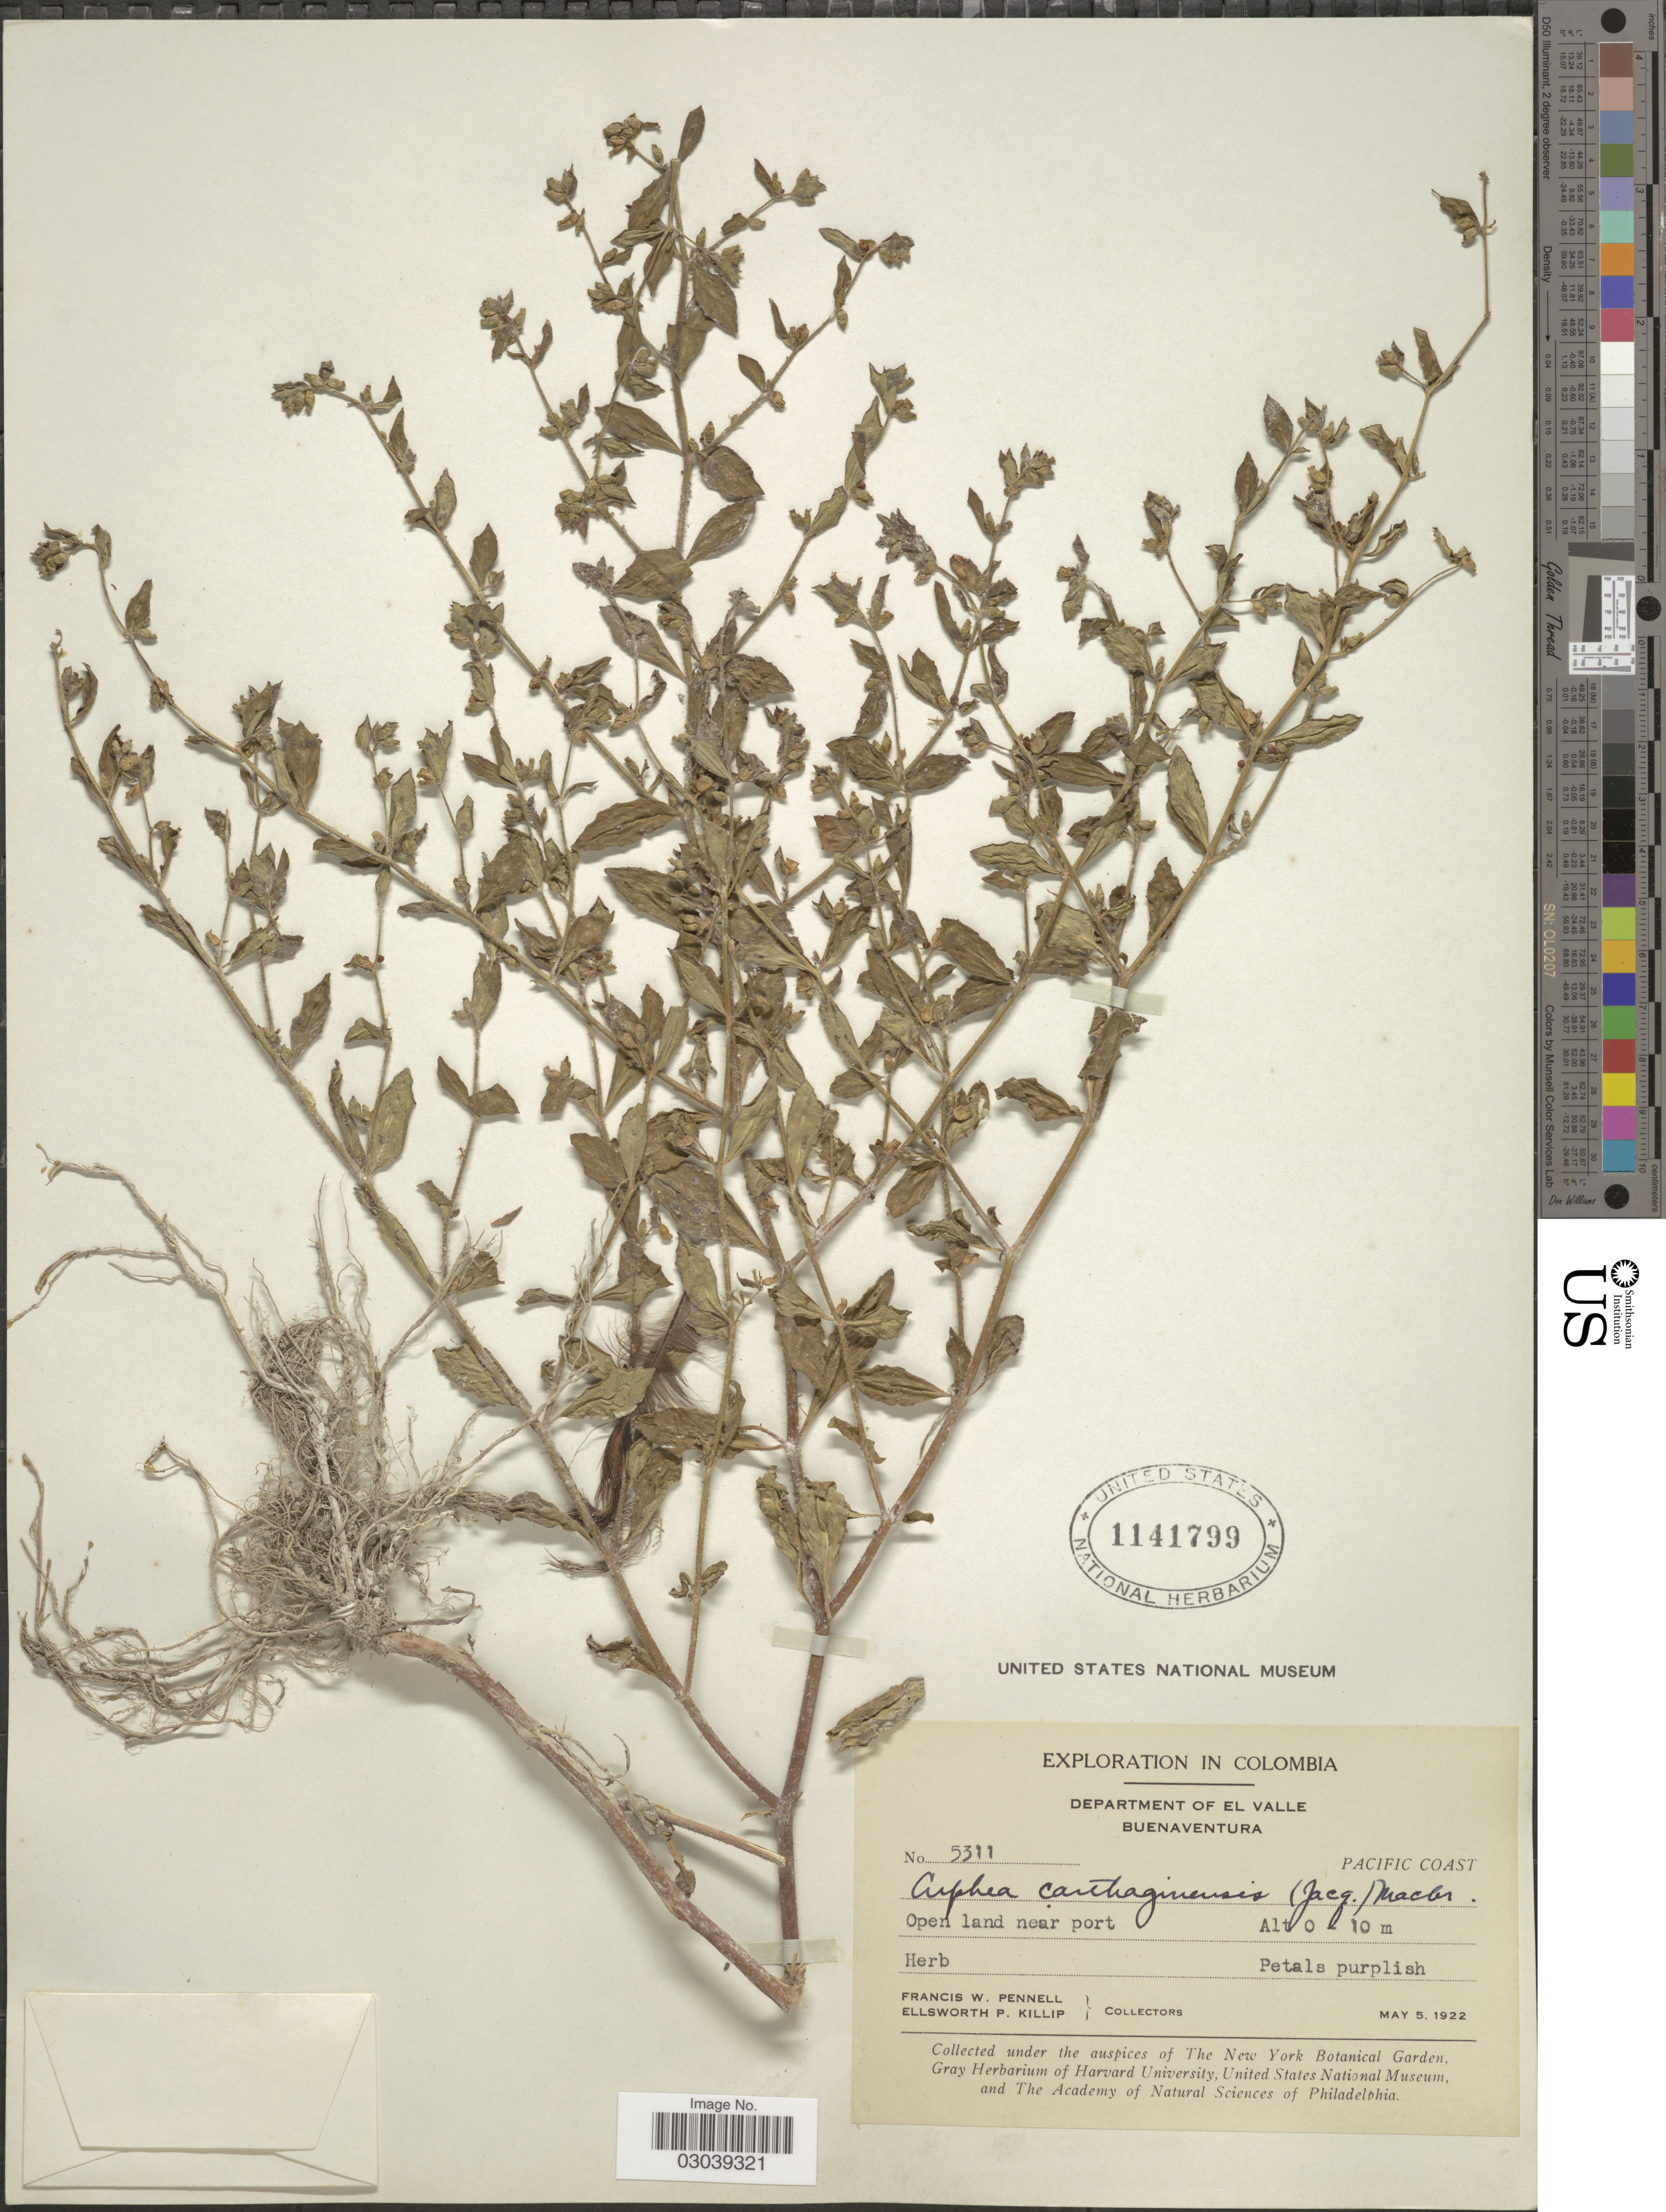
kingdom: Plantae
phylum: Tracheophyta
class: Magnoliopsida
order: Myrtales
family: Lythraceae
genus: Cuphea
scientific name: Cuphea carthagenensis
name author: (Jacq.) J.F. Macbr.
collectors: F. W. Pennell & E. P. Killip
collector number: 5311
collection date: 1922-05-05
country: Colombia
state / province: Valle del Cauca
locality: Department of El Valle. Buenaventura. Pacific Coast. Open land near port.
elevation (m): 0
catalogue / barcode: US 1141799